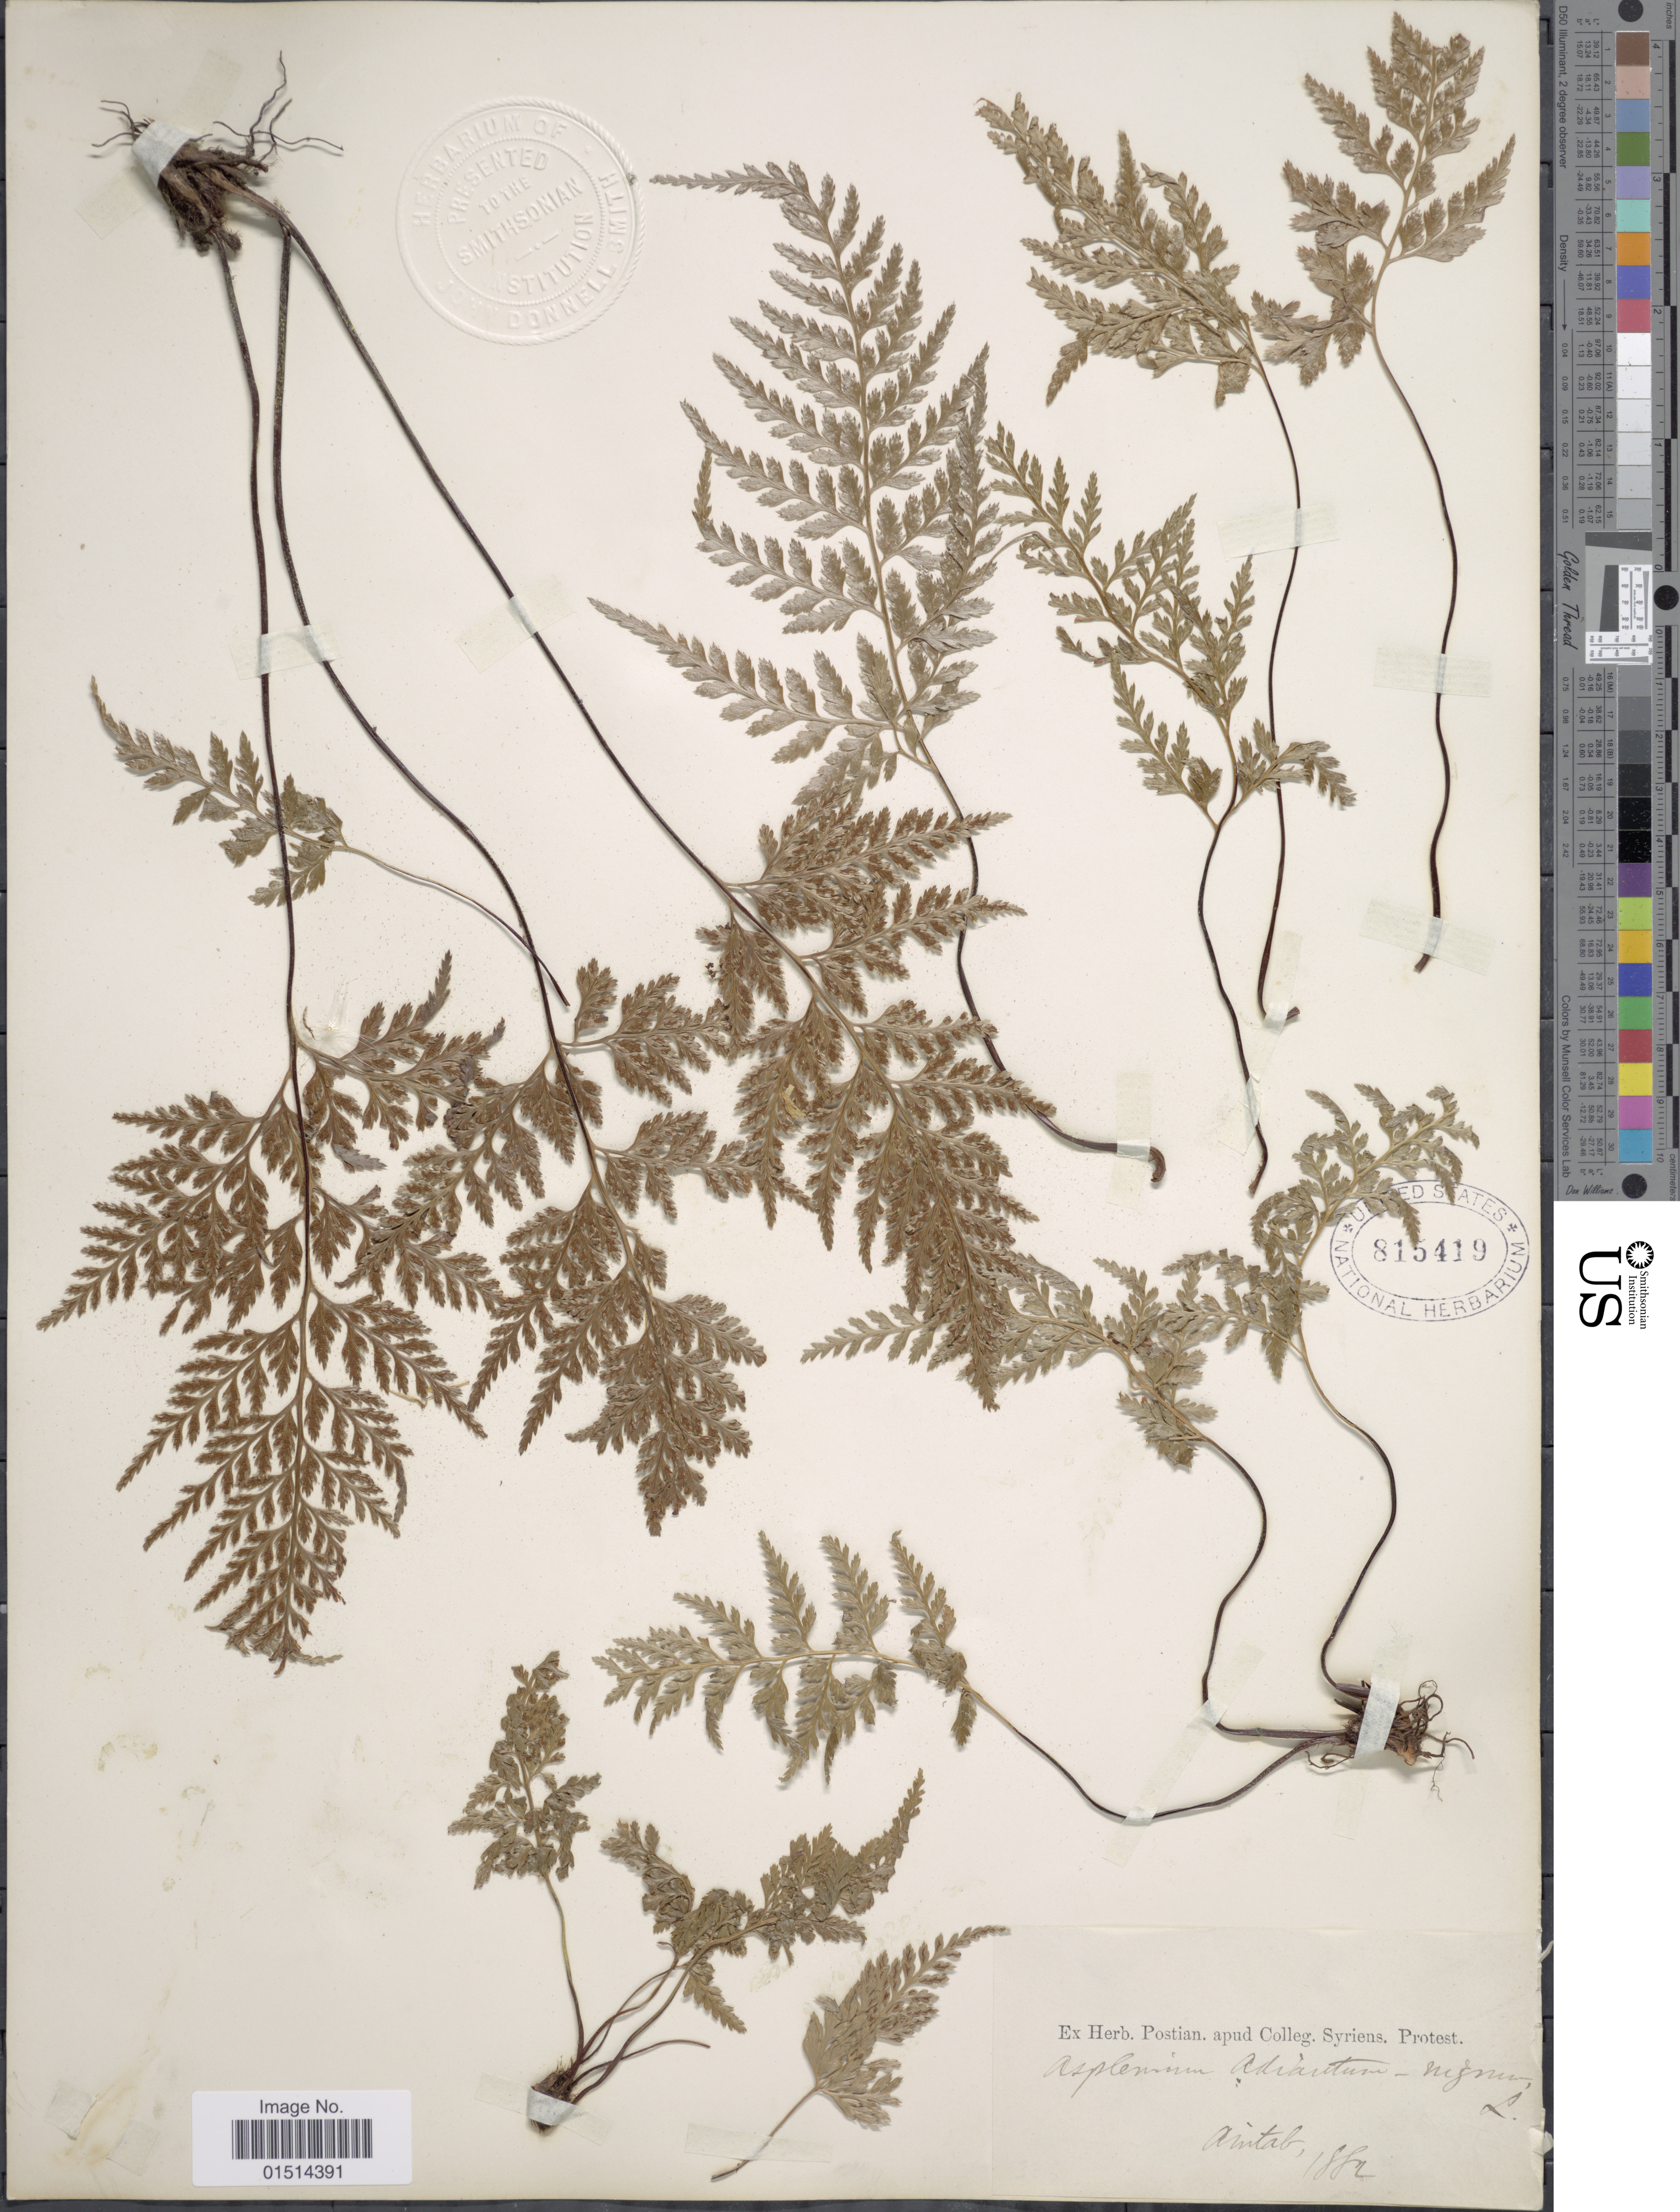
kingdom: Plantae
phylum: Tracheophyta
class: Polypodiopsida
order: Polypodiales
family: Aspleniaceae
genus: Asplenium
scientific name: Asplenium adiantum-nigrum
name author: L.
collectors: ex herb. Postian. apud Colleg. Syriens. Protest. USE "Fannie P. A. Shepard" (10308853) AS PRIMARY COLLECTOR INSTEAD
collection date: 1882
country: Turkey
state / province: Gaziantep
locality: Amitab [interpreted]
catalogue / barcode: US 815419